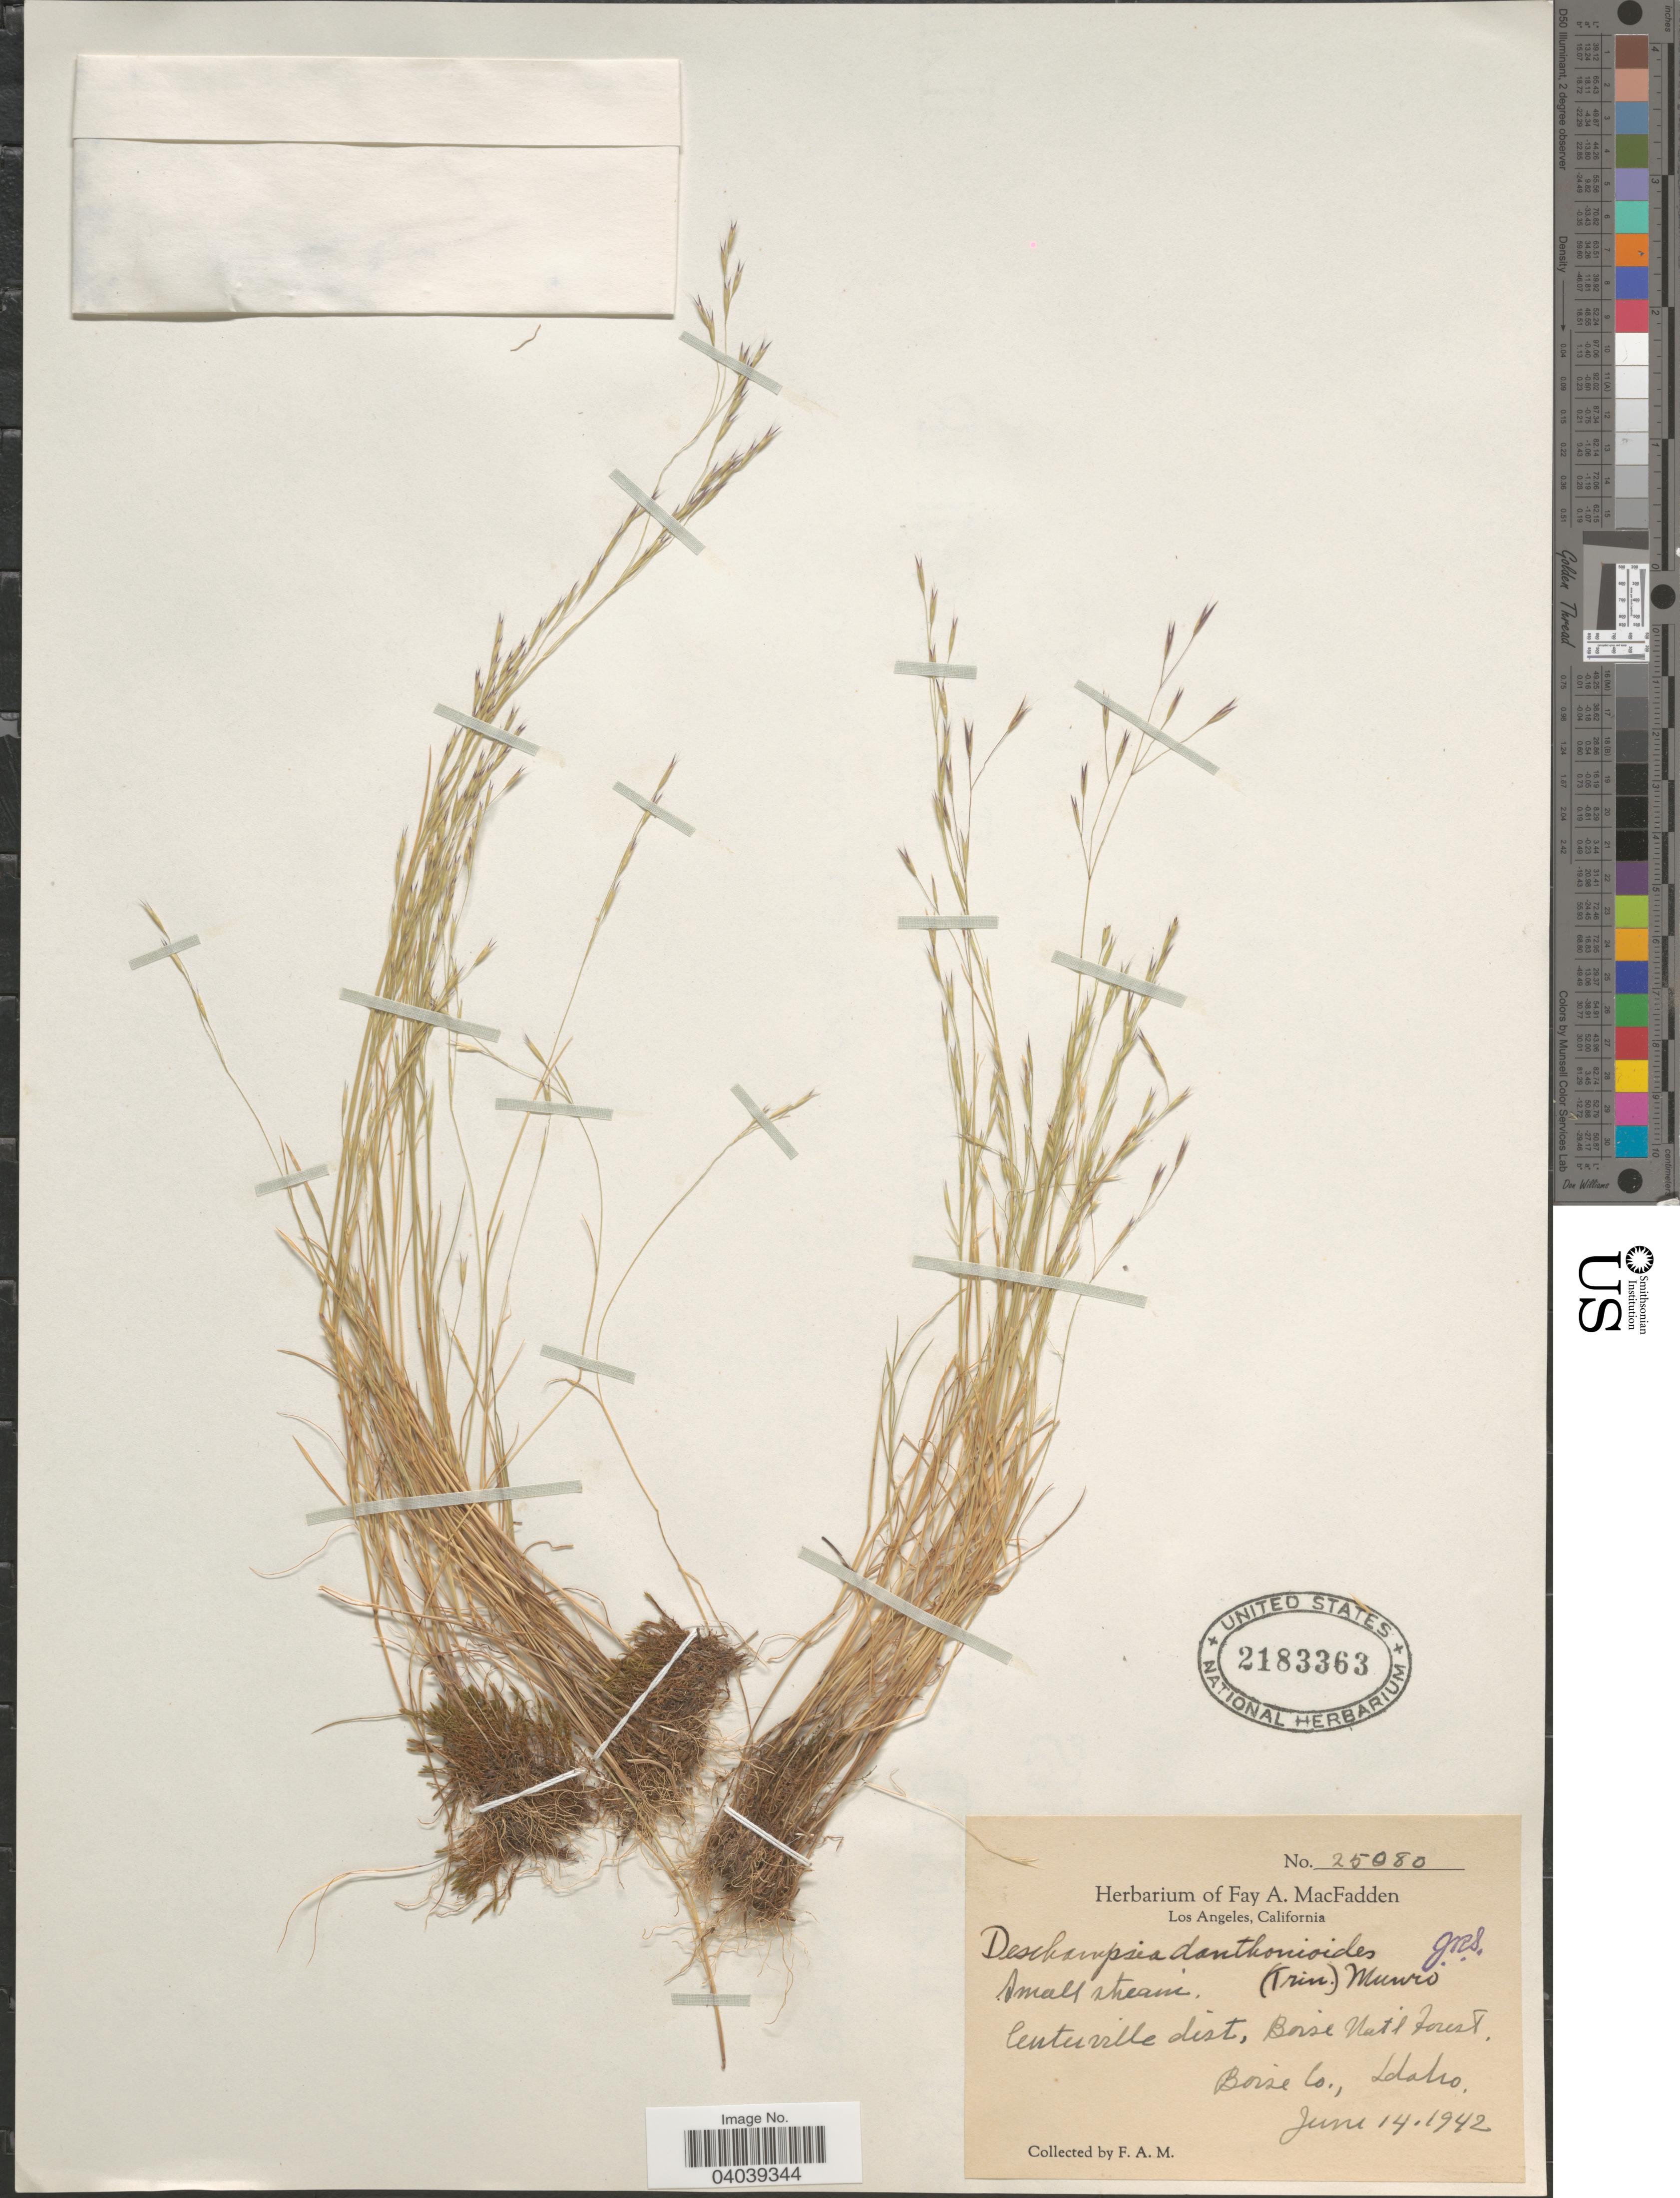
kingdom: Plantae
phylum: Tracheophyta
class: Liliopsida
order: Poales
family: Poaceae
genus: Deschampsia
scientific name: Deschampsia danthonioides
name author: (Trin.) Munro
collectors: F. MacFadden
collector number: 25080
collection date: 1942-06-14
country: United States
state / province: Idaho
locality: Centerville dist, Boise Nat'l Forest, Boise Co.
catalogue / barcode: US 2183363